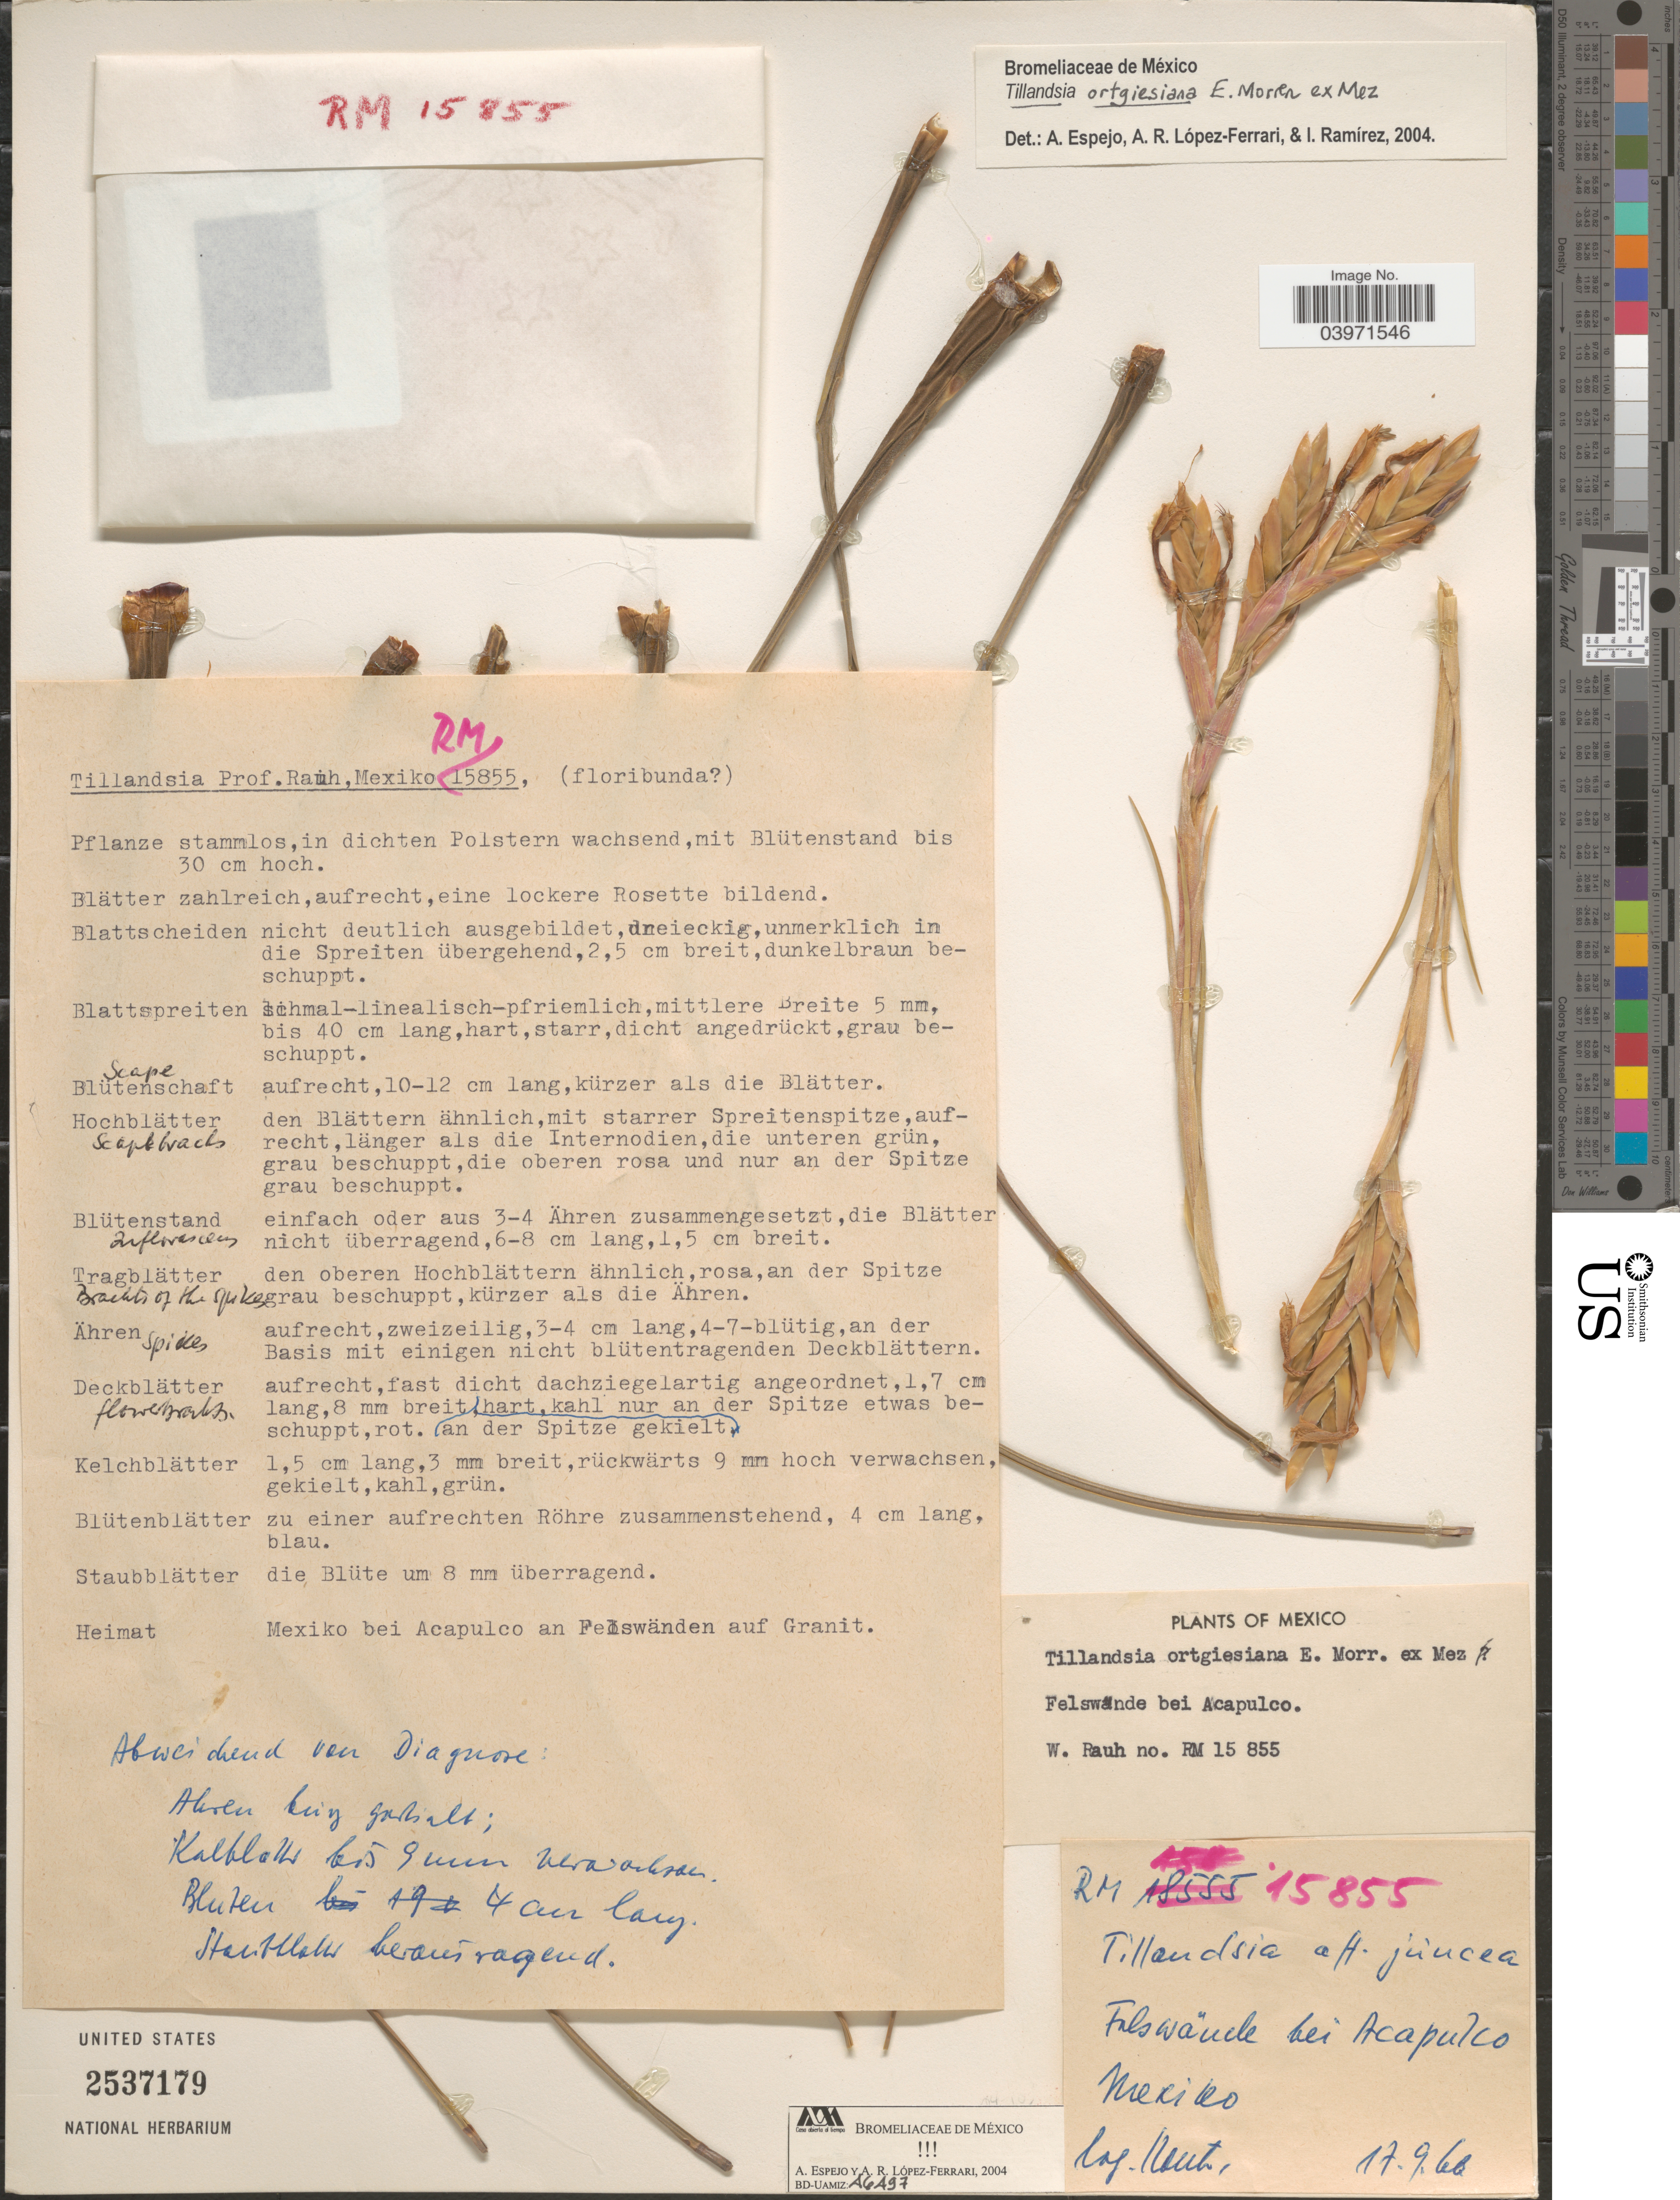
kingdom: Plantae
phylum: Tracheophyta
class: Liliopsida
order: Poales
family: Bromeliaceae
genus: Tillandsia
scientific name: Tillandsia ortgiesiana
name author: É. Morren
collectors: W. Rauh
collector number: RM15855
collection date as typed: Transcribed d/m/y: 17/9/68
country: Mexico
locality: Felswande bei Acapulco.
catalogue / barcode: US 2537179